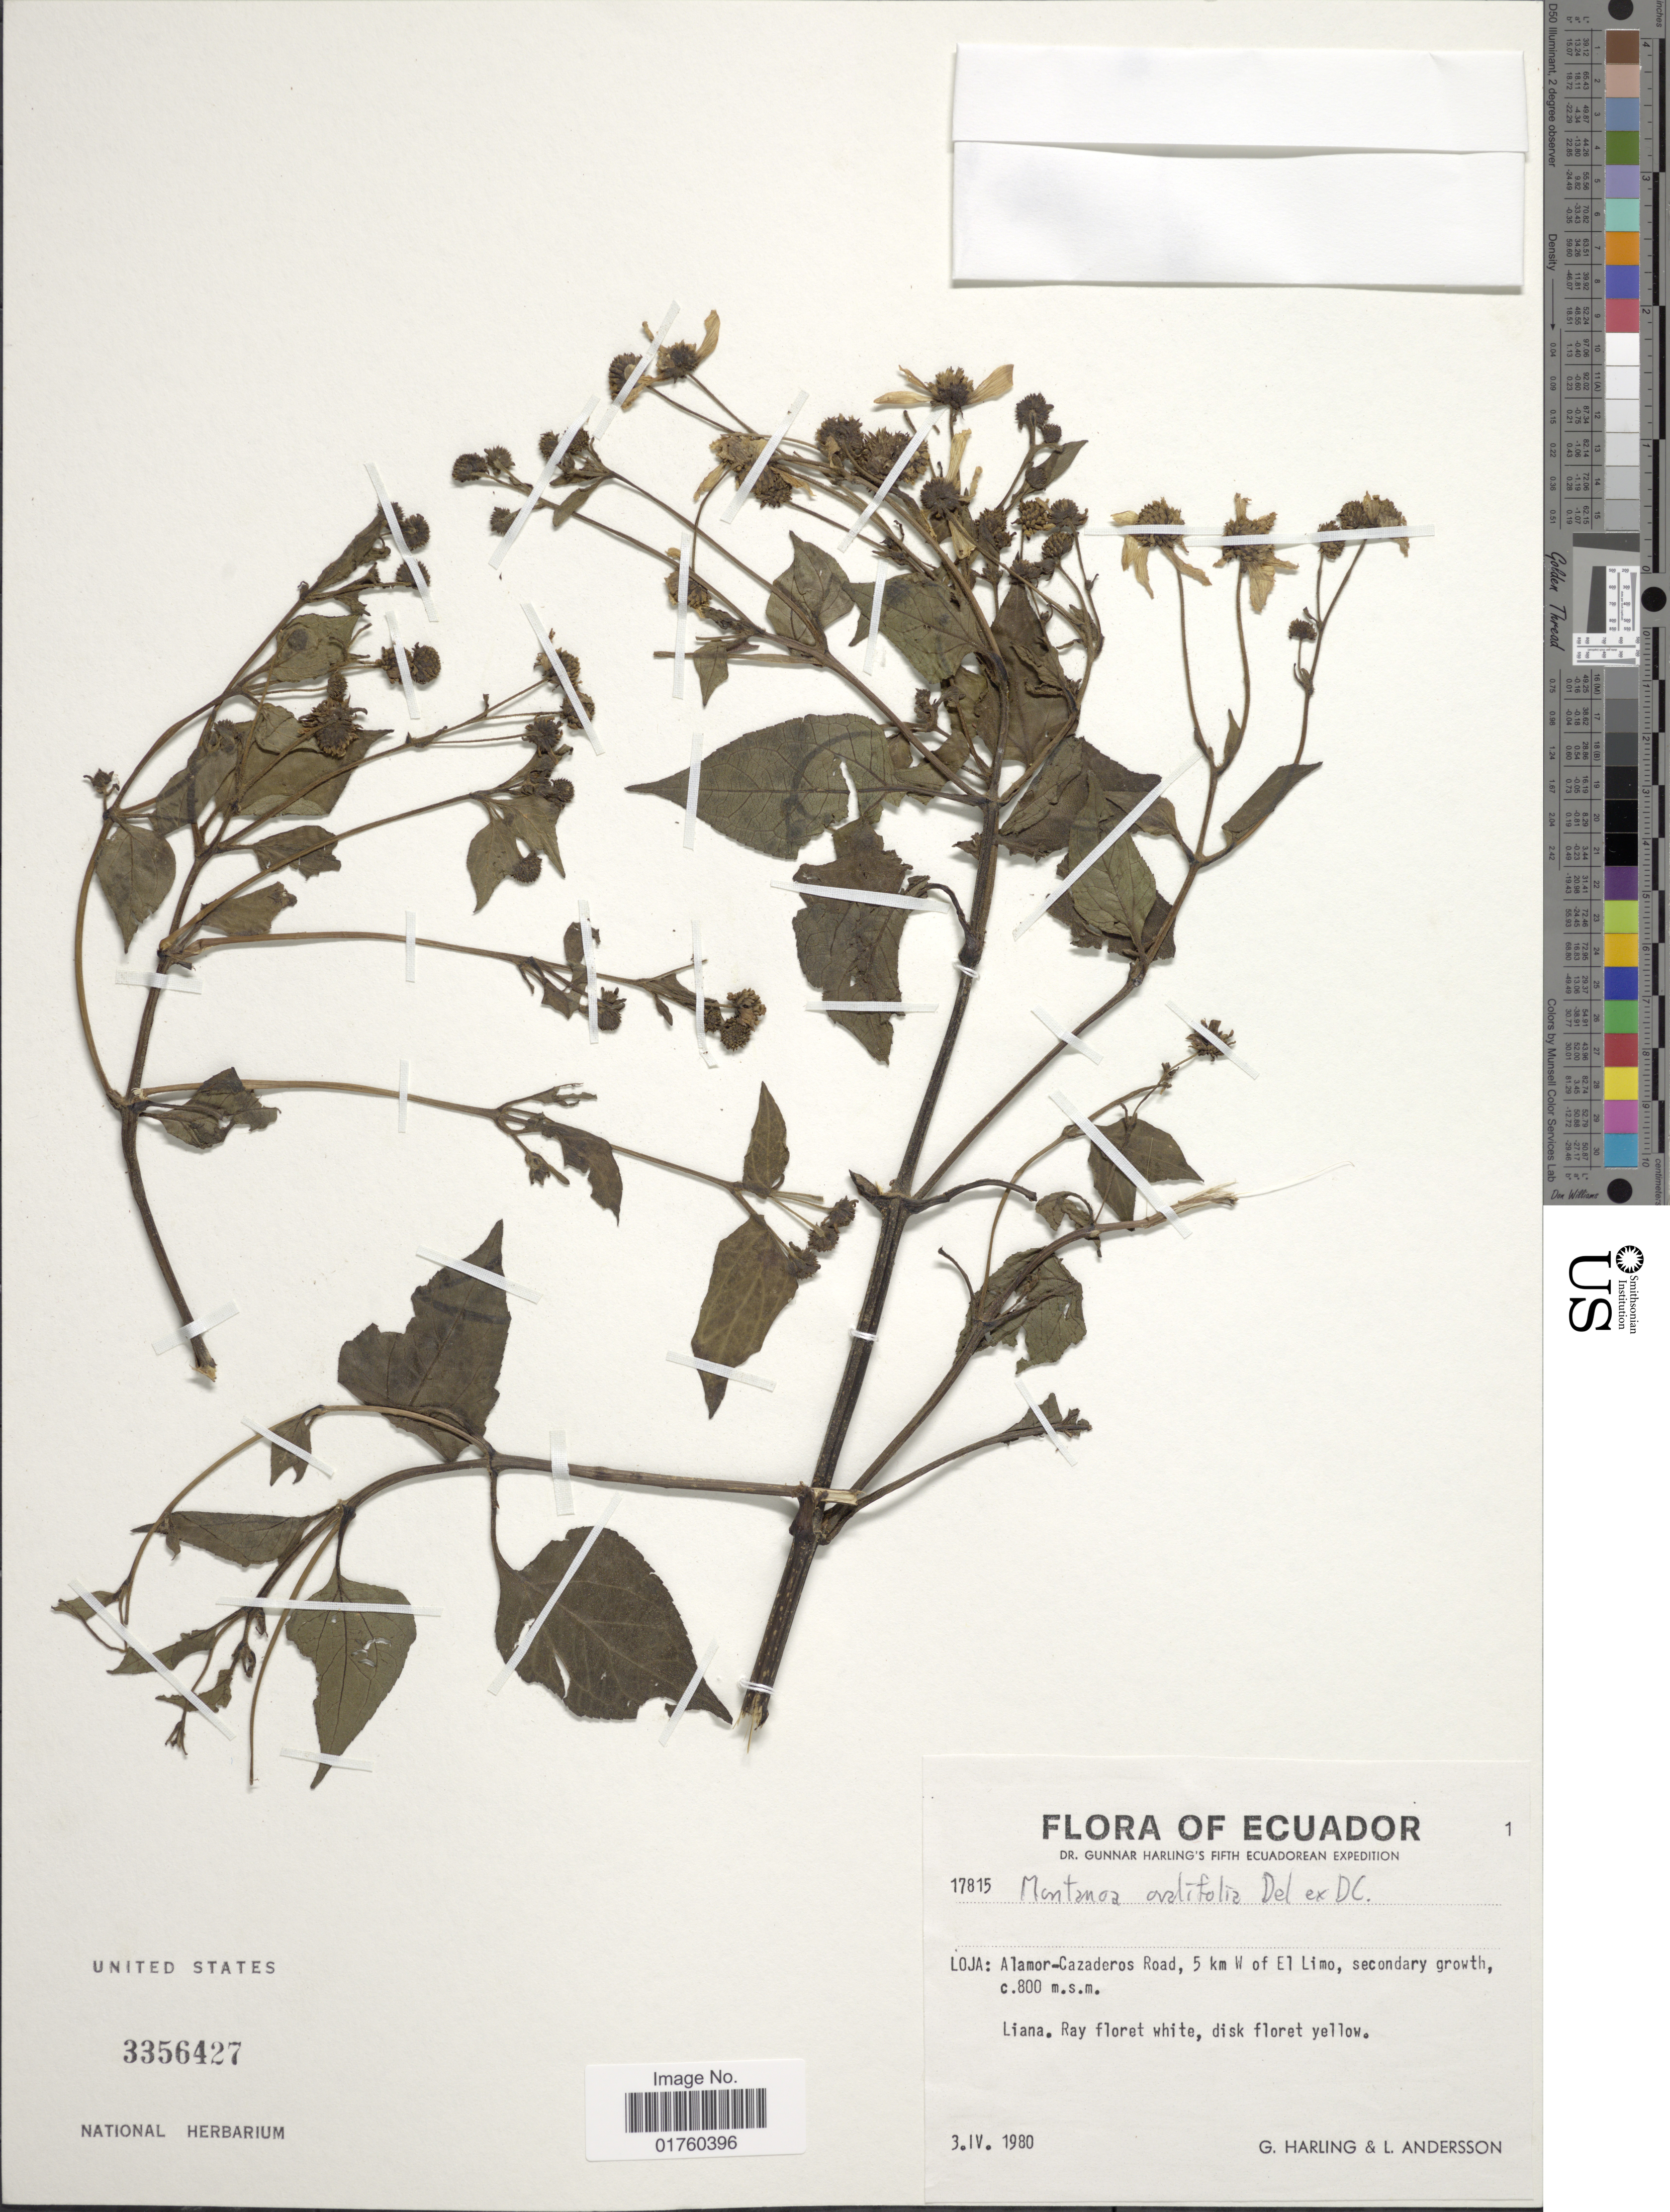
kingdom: Plantae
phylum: Tracheophyta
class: Magnoliopsida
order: Asterales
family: Asteraceae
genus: Montanoa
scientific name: Montanoa ovalifolia subsp. australis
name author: V.A. Funk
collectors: G. Harling & L. Andersson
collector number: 17815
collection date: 1980-04-03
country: Ecuador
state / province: Loja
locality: Alamor-Cazaderos Road, 5 km W of El Limo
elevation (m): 800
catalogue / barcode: US 3356427